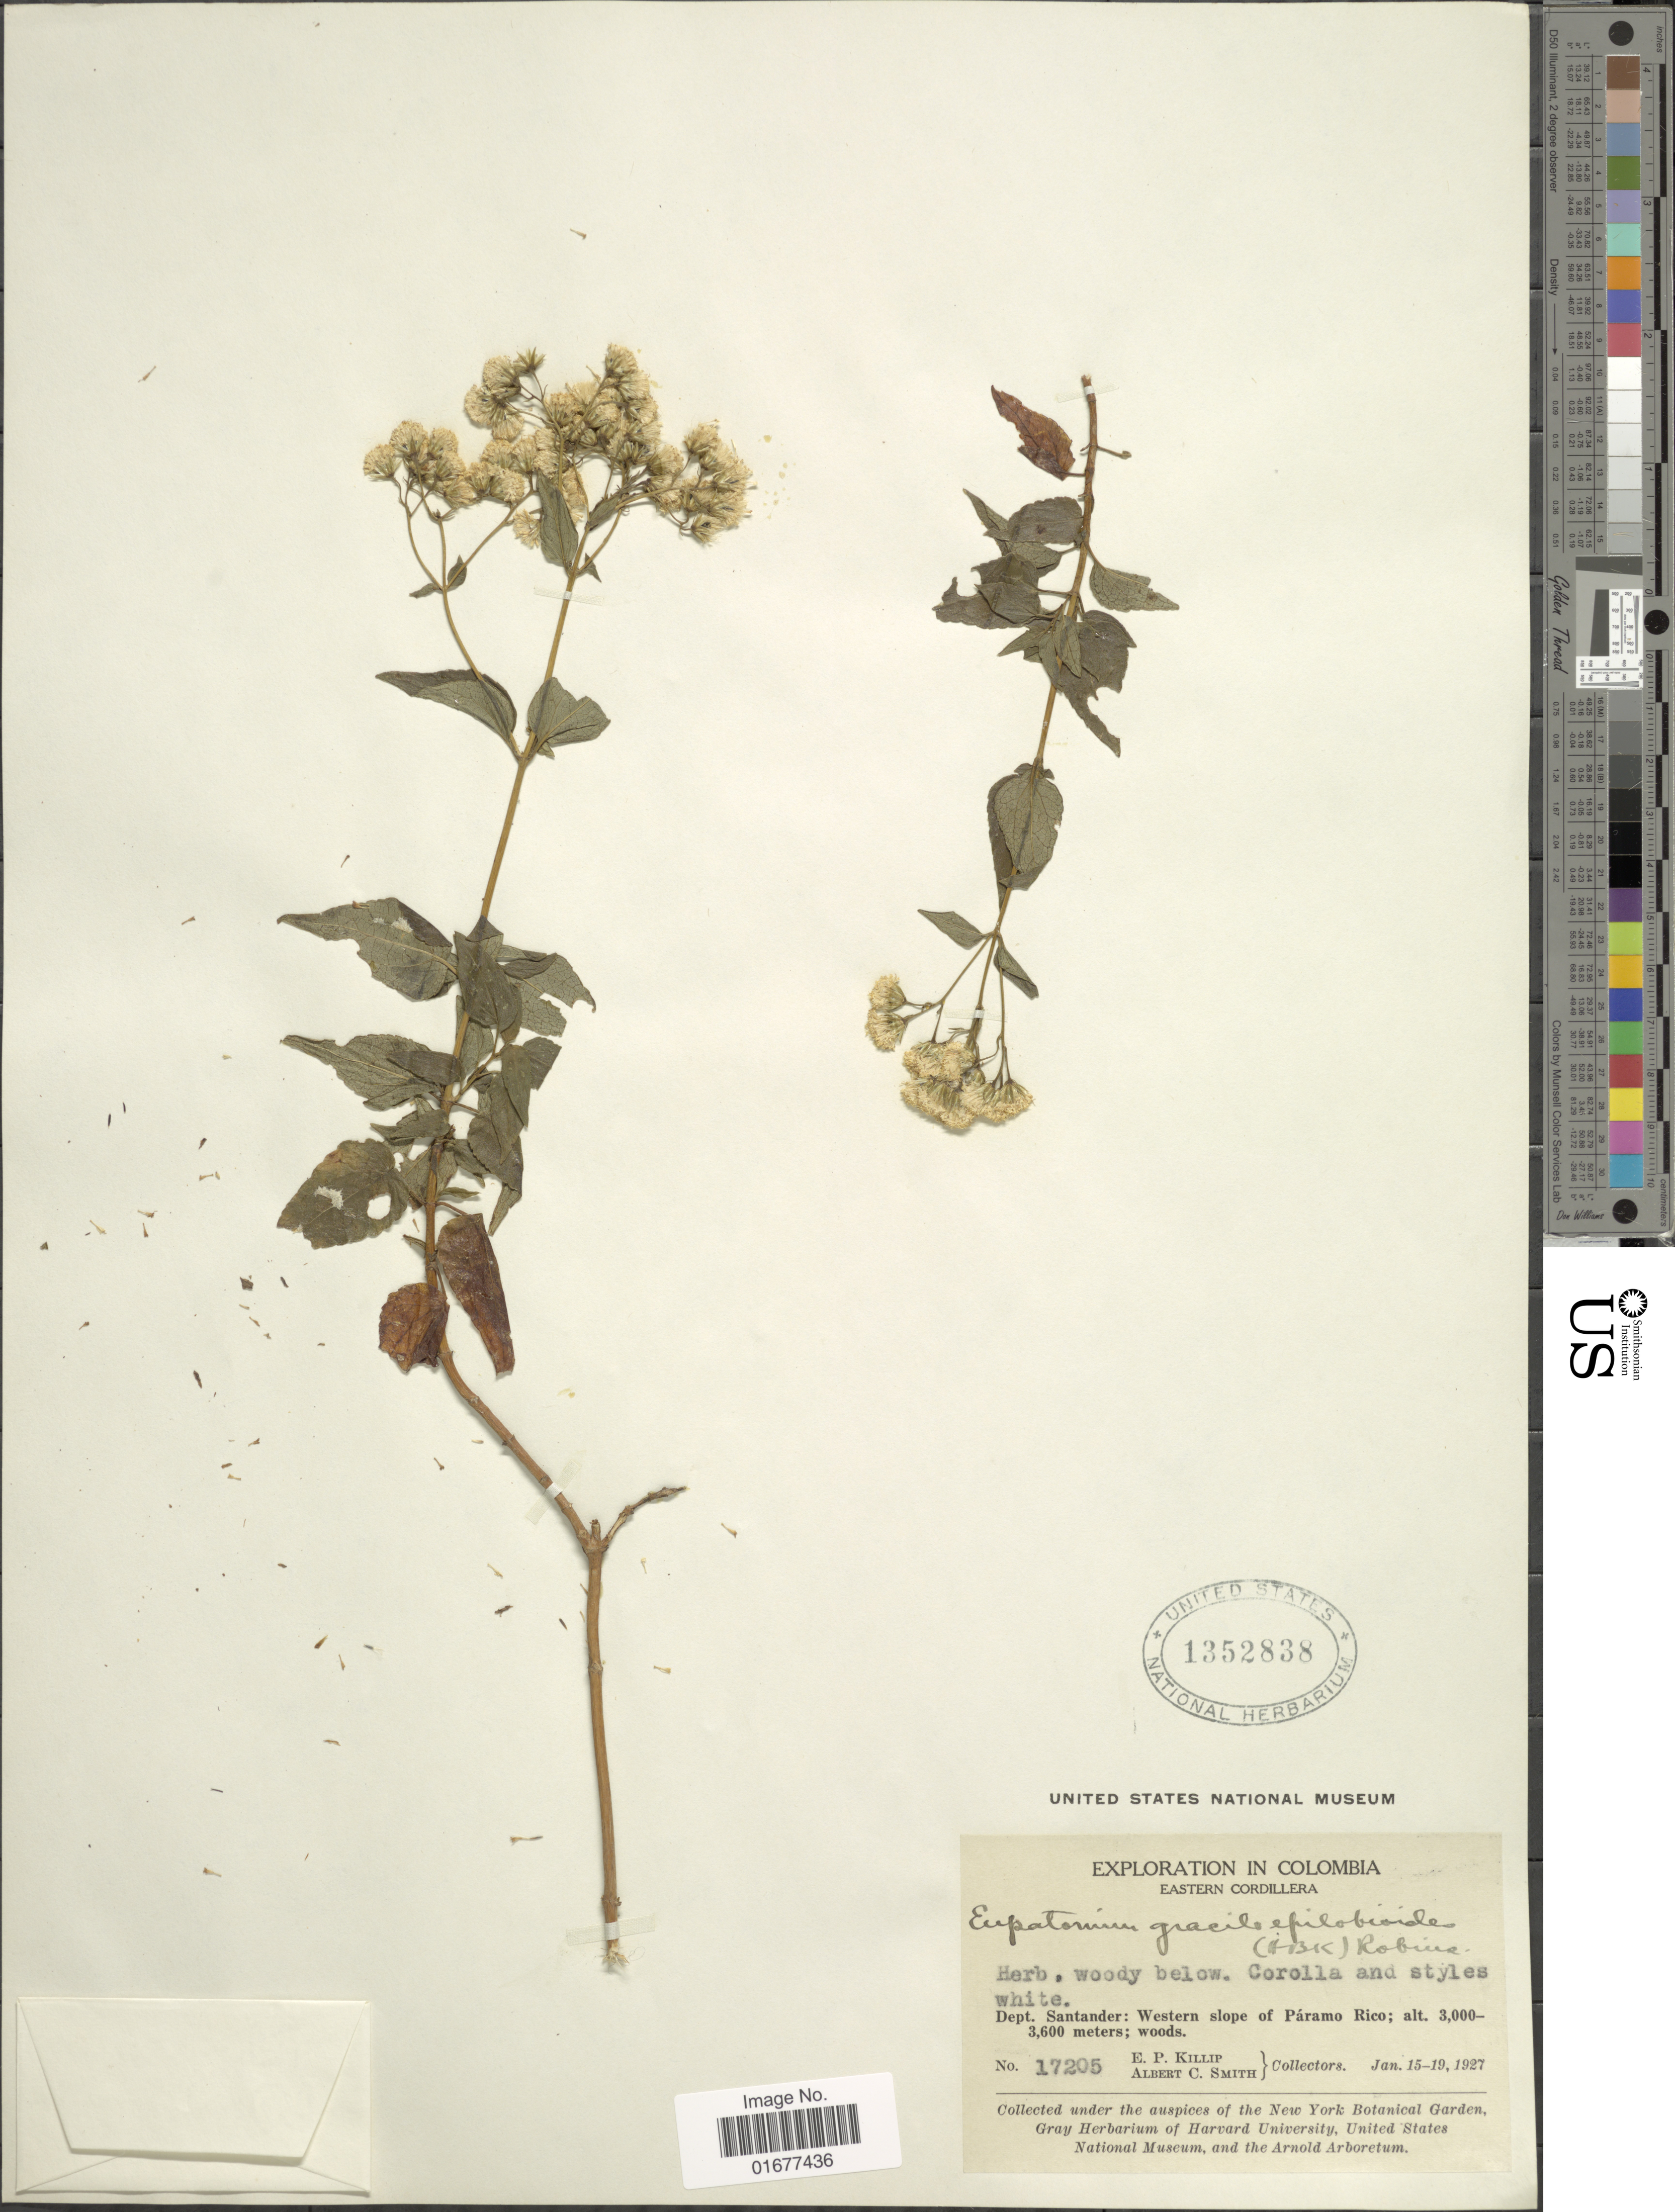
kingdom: Plantae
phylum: Tracheophyta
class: Magnoliopsida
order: Asterales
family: Asteraceae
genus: Ageratina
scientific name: Ageratina gracilis var. epilobioides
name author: (Kunth) R.M. King & H. Rob. ex Luteyn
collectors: E. P. Killip & A. C. Smith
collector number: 17205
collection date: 1927-01-15/1927-01-19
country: Colombia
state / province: Santander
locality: Western slope of Paramo Rico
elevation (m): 3000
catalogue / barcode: US 1352838